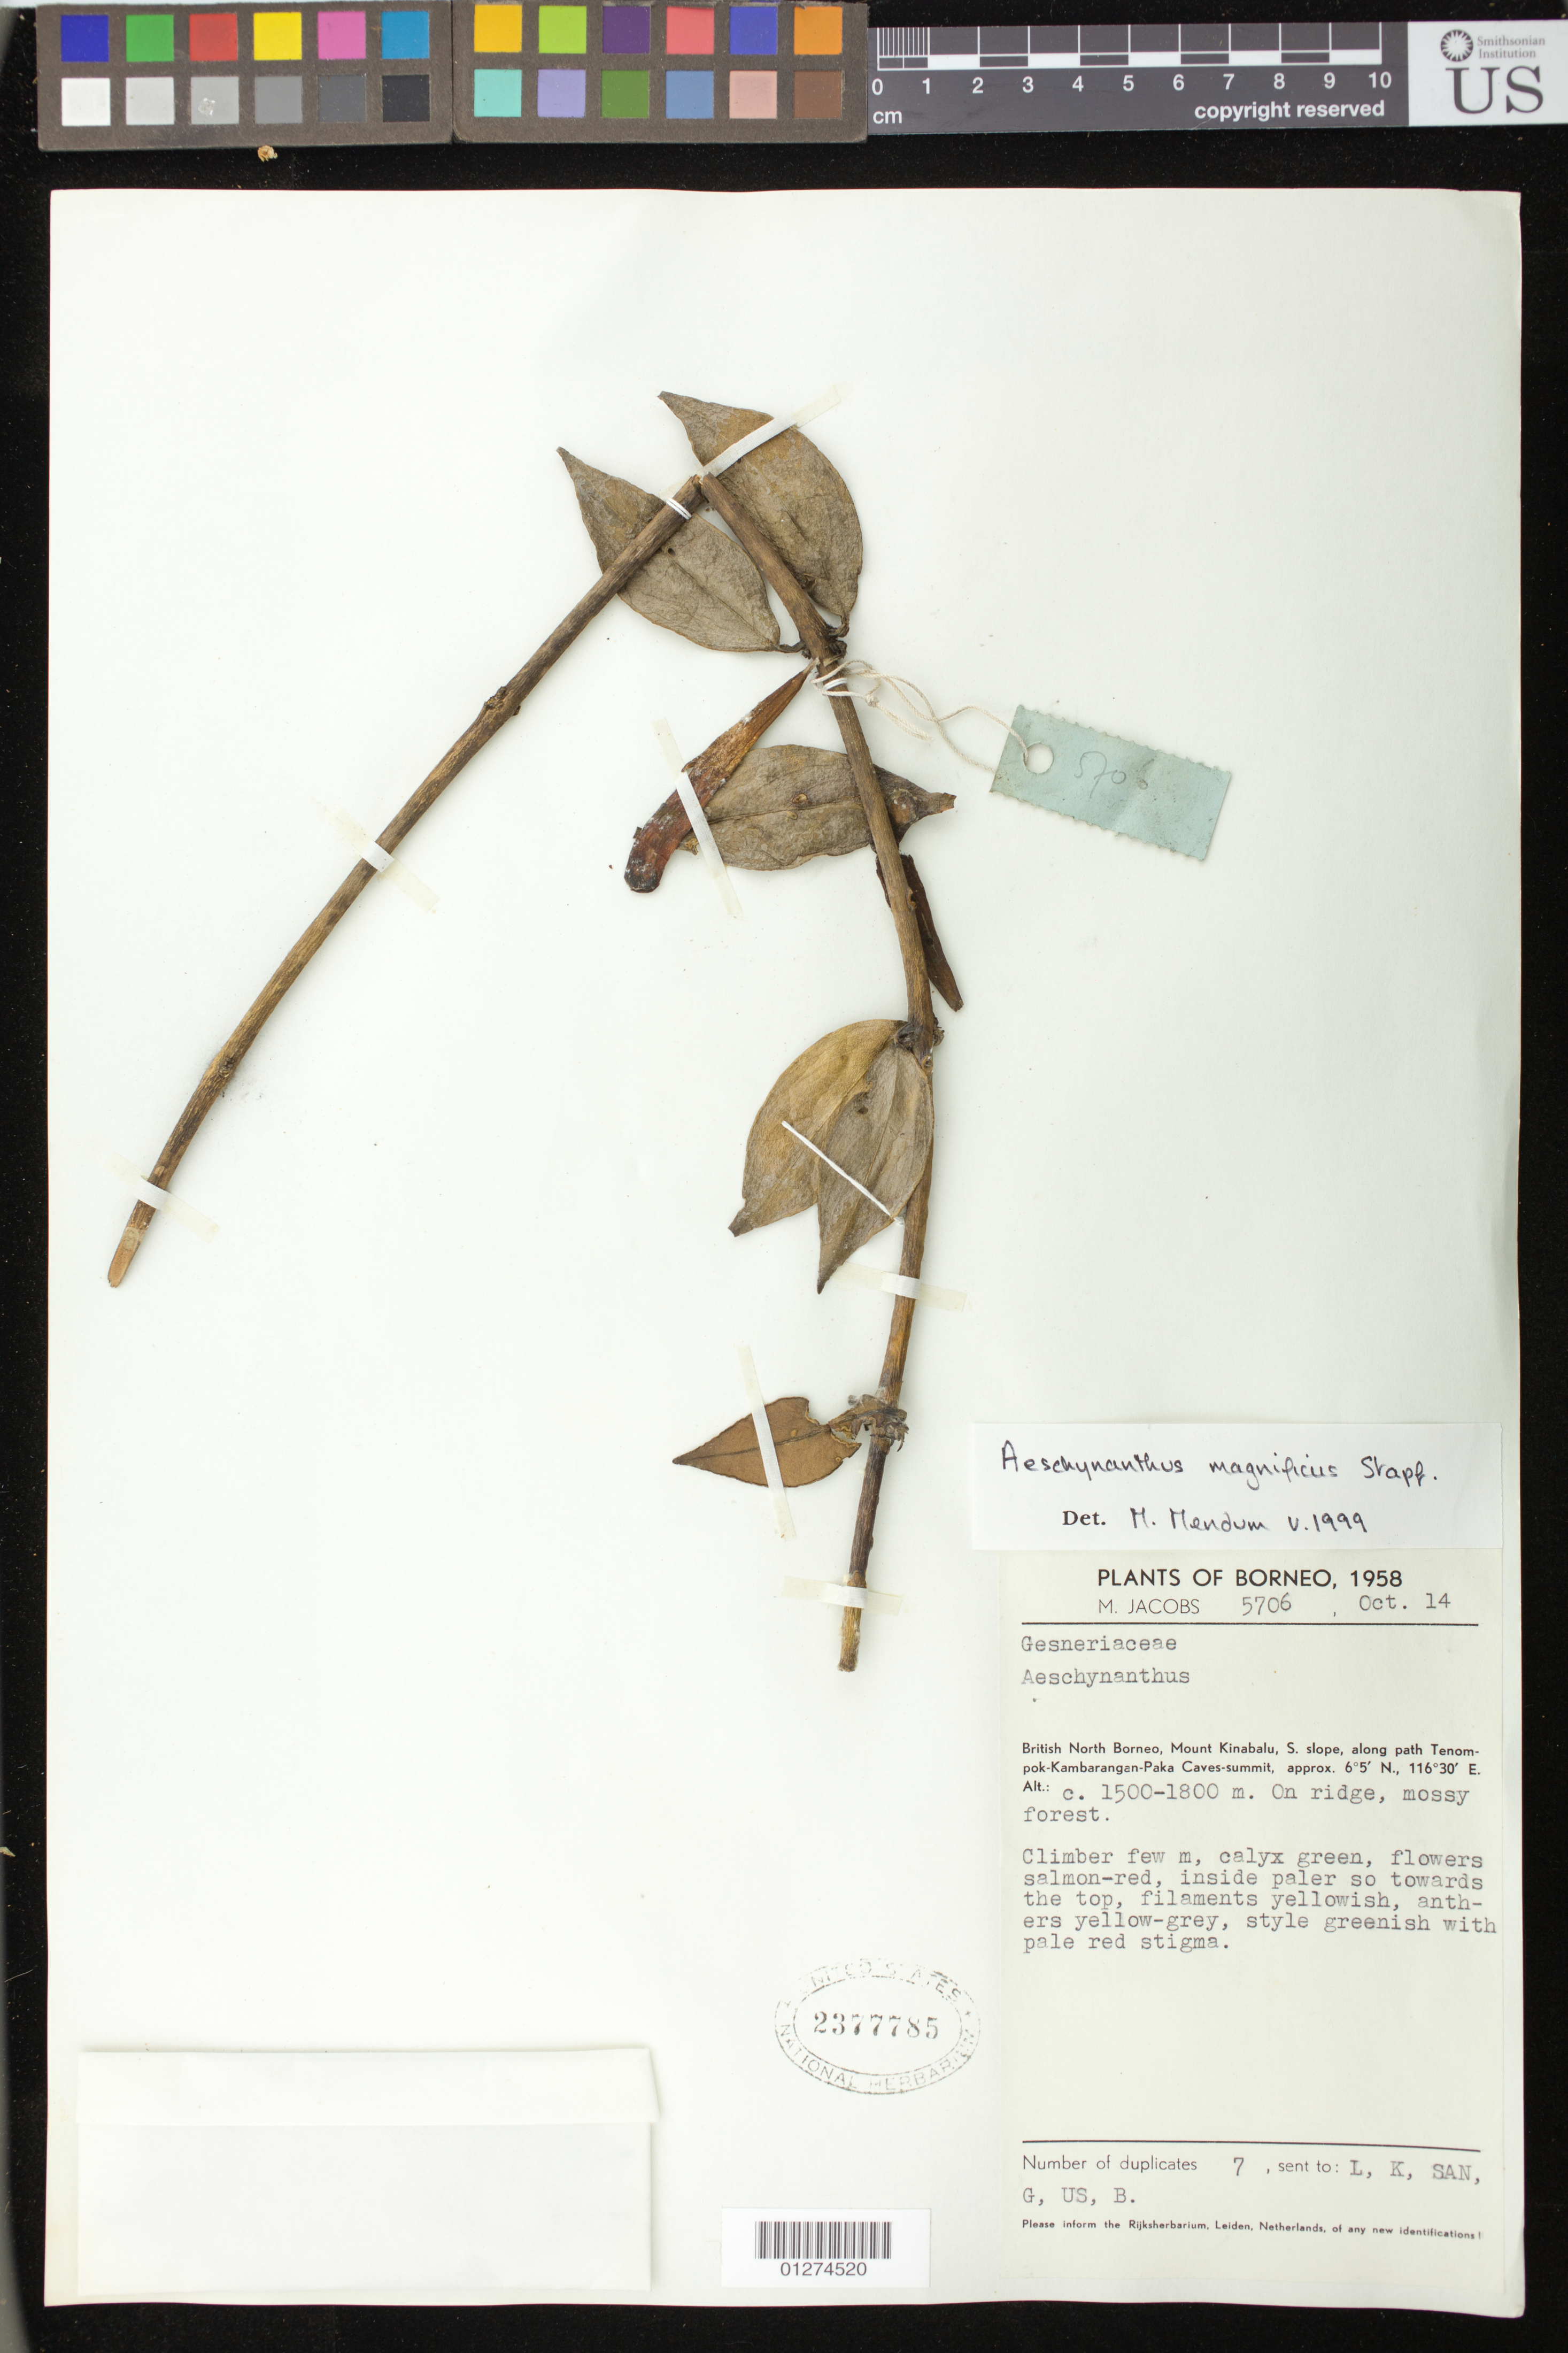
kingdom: Plantae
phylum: Tracheophyta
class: Magnoliopsida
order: Lamiales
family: Gesneriaceae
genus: Aeschynanthus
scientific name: Aeschynanthus magnificus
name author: Stapf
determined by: Mendum, Mary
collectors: M. Jacobs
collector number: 5706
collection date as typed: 14 Oct 1958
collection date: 1958-10-14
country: Malaysia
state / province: Sabah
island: Borneo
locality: Mt. Knabalu, S. slope, along path Tenompok-Kambarangan-Paka Caves-summit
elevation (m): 1500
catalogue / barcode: US 2377785